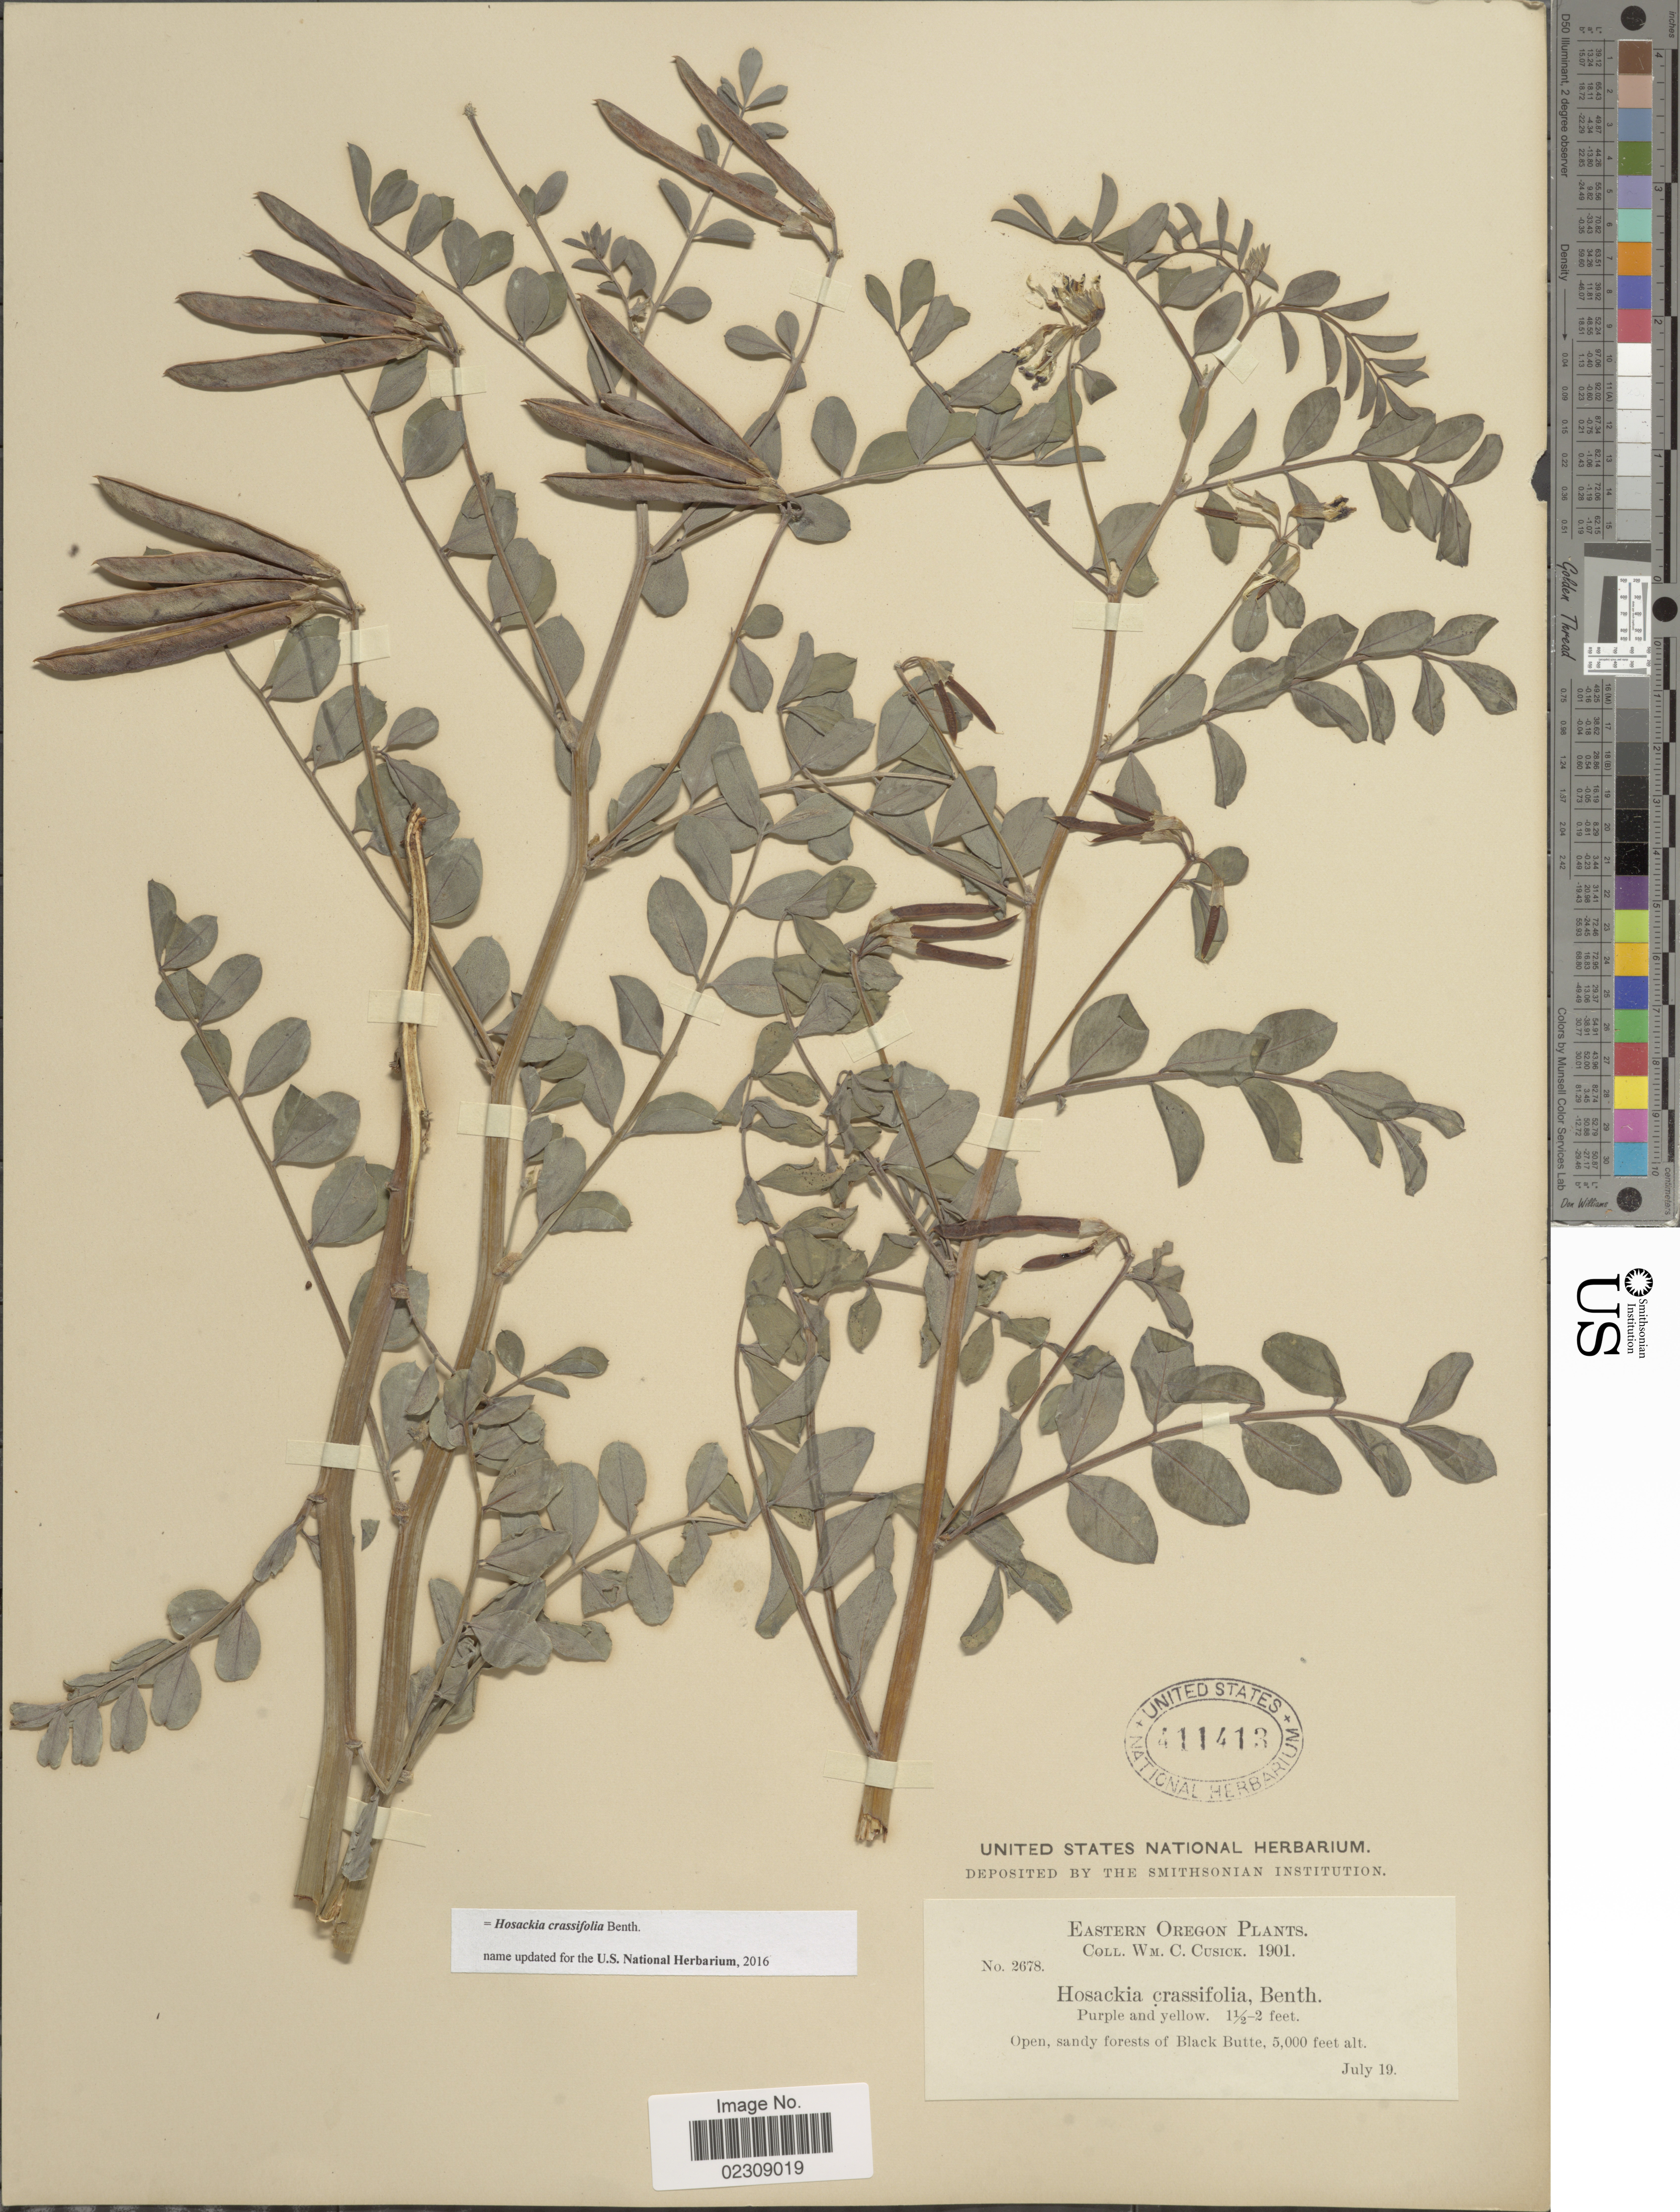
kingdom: Plantae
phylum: Tracheophyta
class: Magnoliopsida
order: Fabales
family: Fabaceae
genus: Hosackia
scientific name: Hosackia crassifolia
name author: Benth.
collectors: W. C. Cusick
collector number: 2678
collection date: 1901-07-19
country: United States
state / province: Oregon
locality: Eastern Oregon. Open, sandy forests of Black Butte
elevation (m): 1524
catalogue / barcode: US 411413